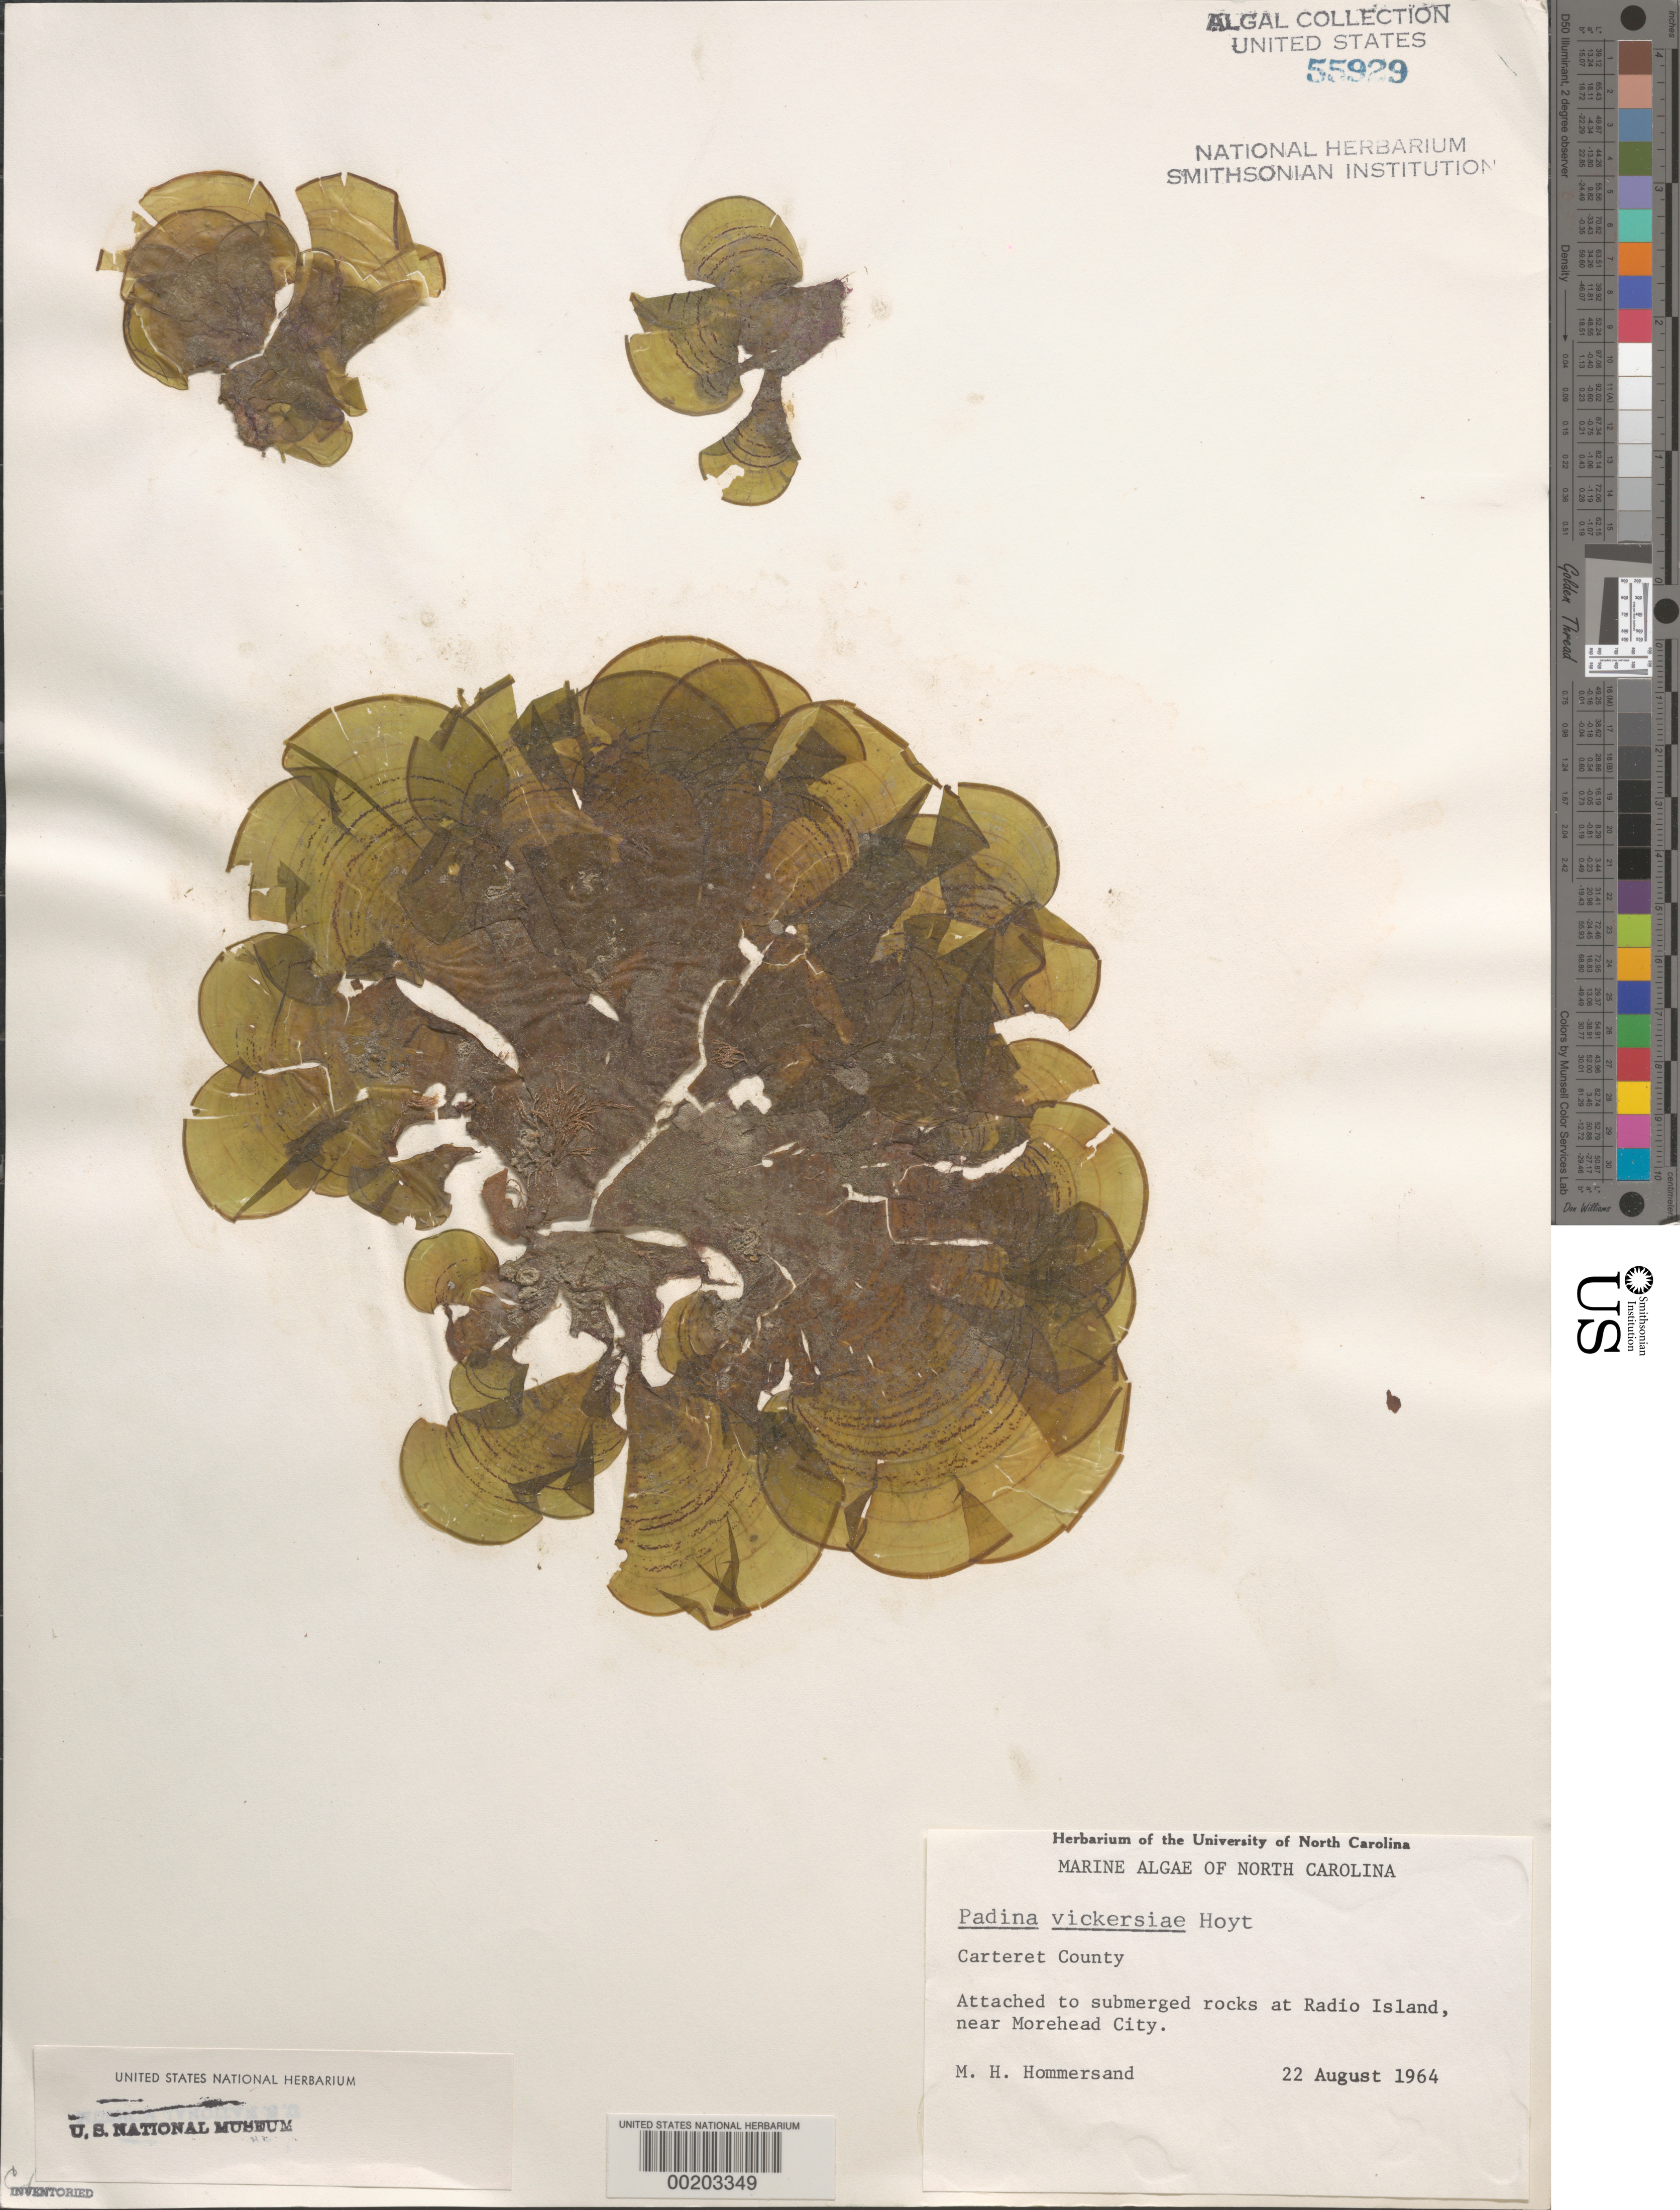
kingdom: Chromista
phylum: Ochrophyta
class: Phaeophyceae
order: Dictyotales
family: Dictyotaceae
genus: Padina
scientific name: Padina gymnospora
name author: (Kütz.) O.G. Sond.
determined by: Algae name updating Project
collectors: M. H. Hommersand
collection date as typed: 22 Aug 1964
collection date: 1964-08-22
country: United States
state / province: North Carolina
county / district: Carteret County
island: Radio Island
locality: Near Morehead City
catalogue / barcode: US 55929